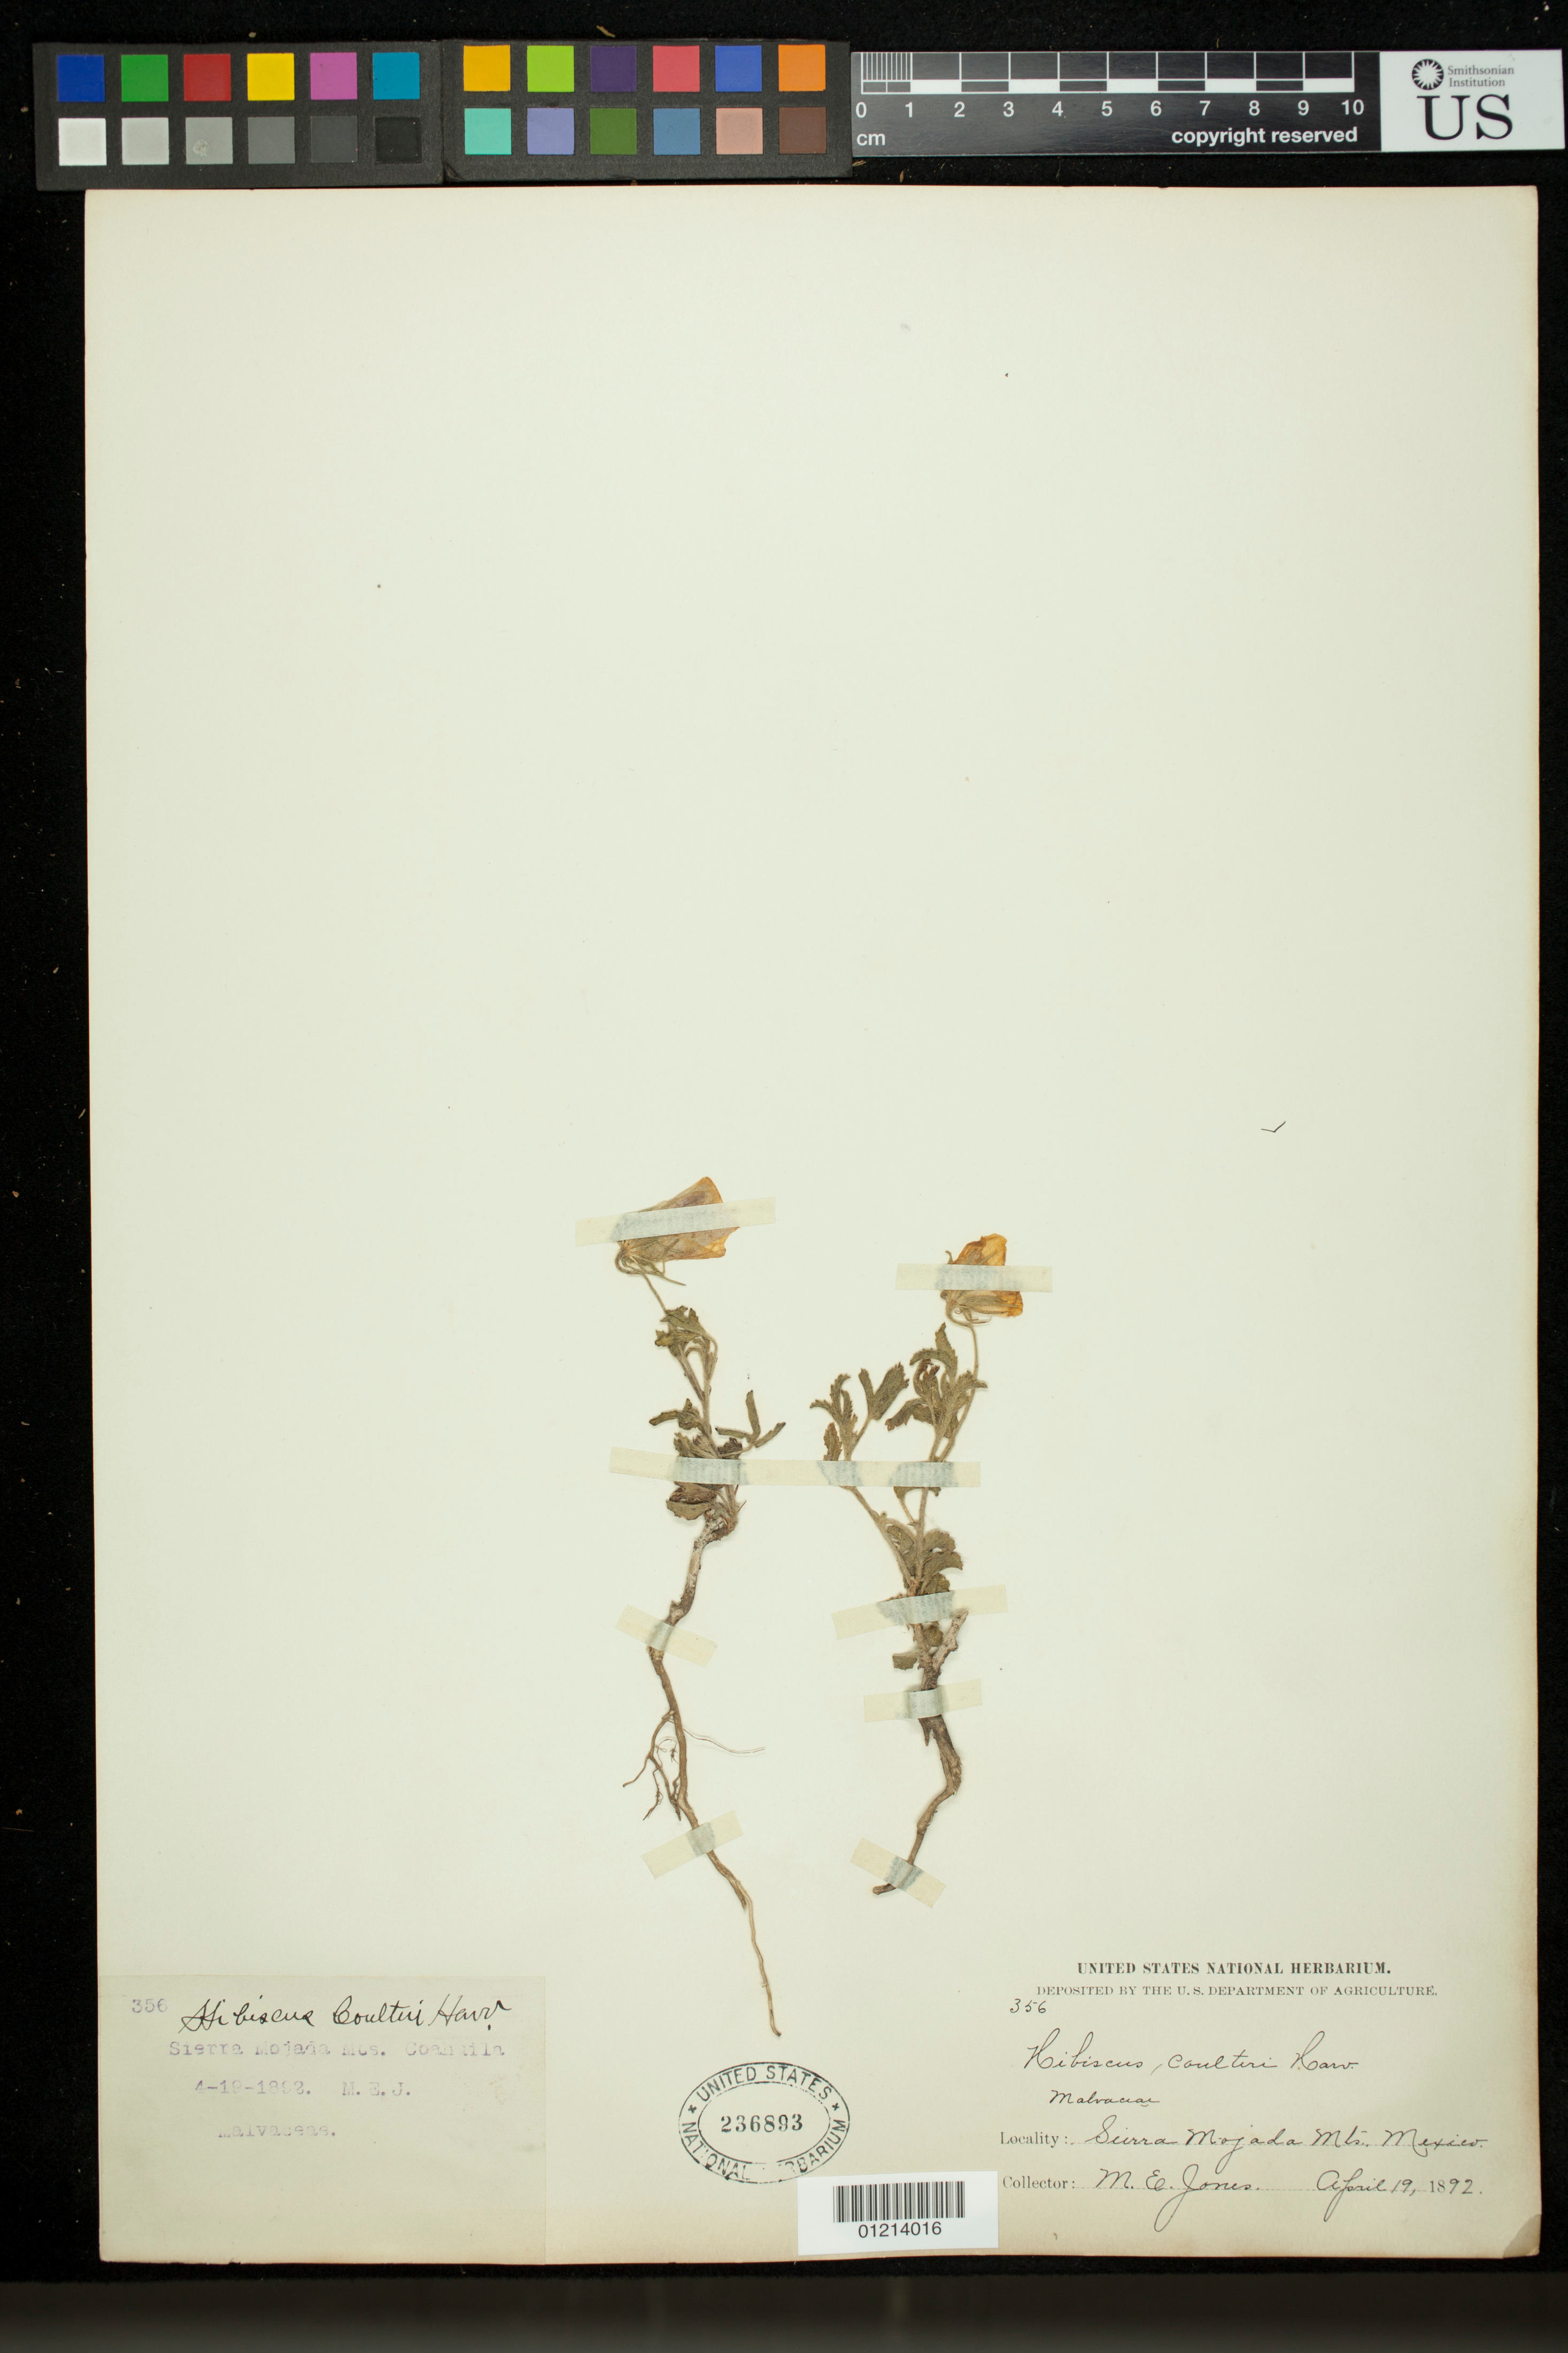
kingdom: Plantae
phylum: Tracheophyta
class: Magnoliopsida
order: Malvales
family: Malvaceae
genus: Hibiscus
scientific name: Hibiscus coulteri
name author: Harv. ex A. Gray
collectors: M. E. Jones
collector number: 356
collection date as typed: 19 Apr 1892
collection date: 1892-04-19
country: Mexico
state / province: Coahuila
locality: Sierra Mojada Mts.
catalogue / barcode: US 236893